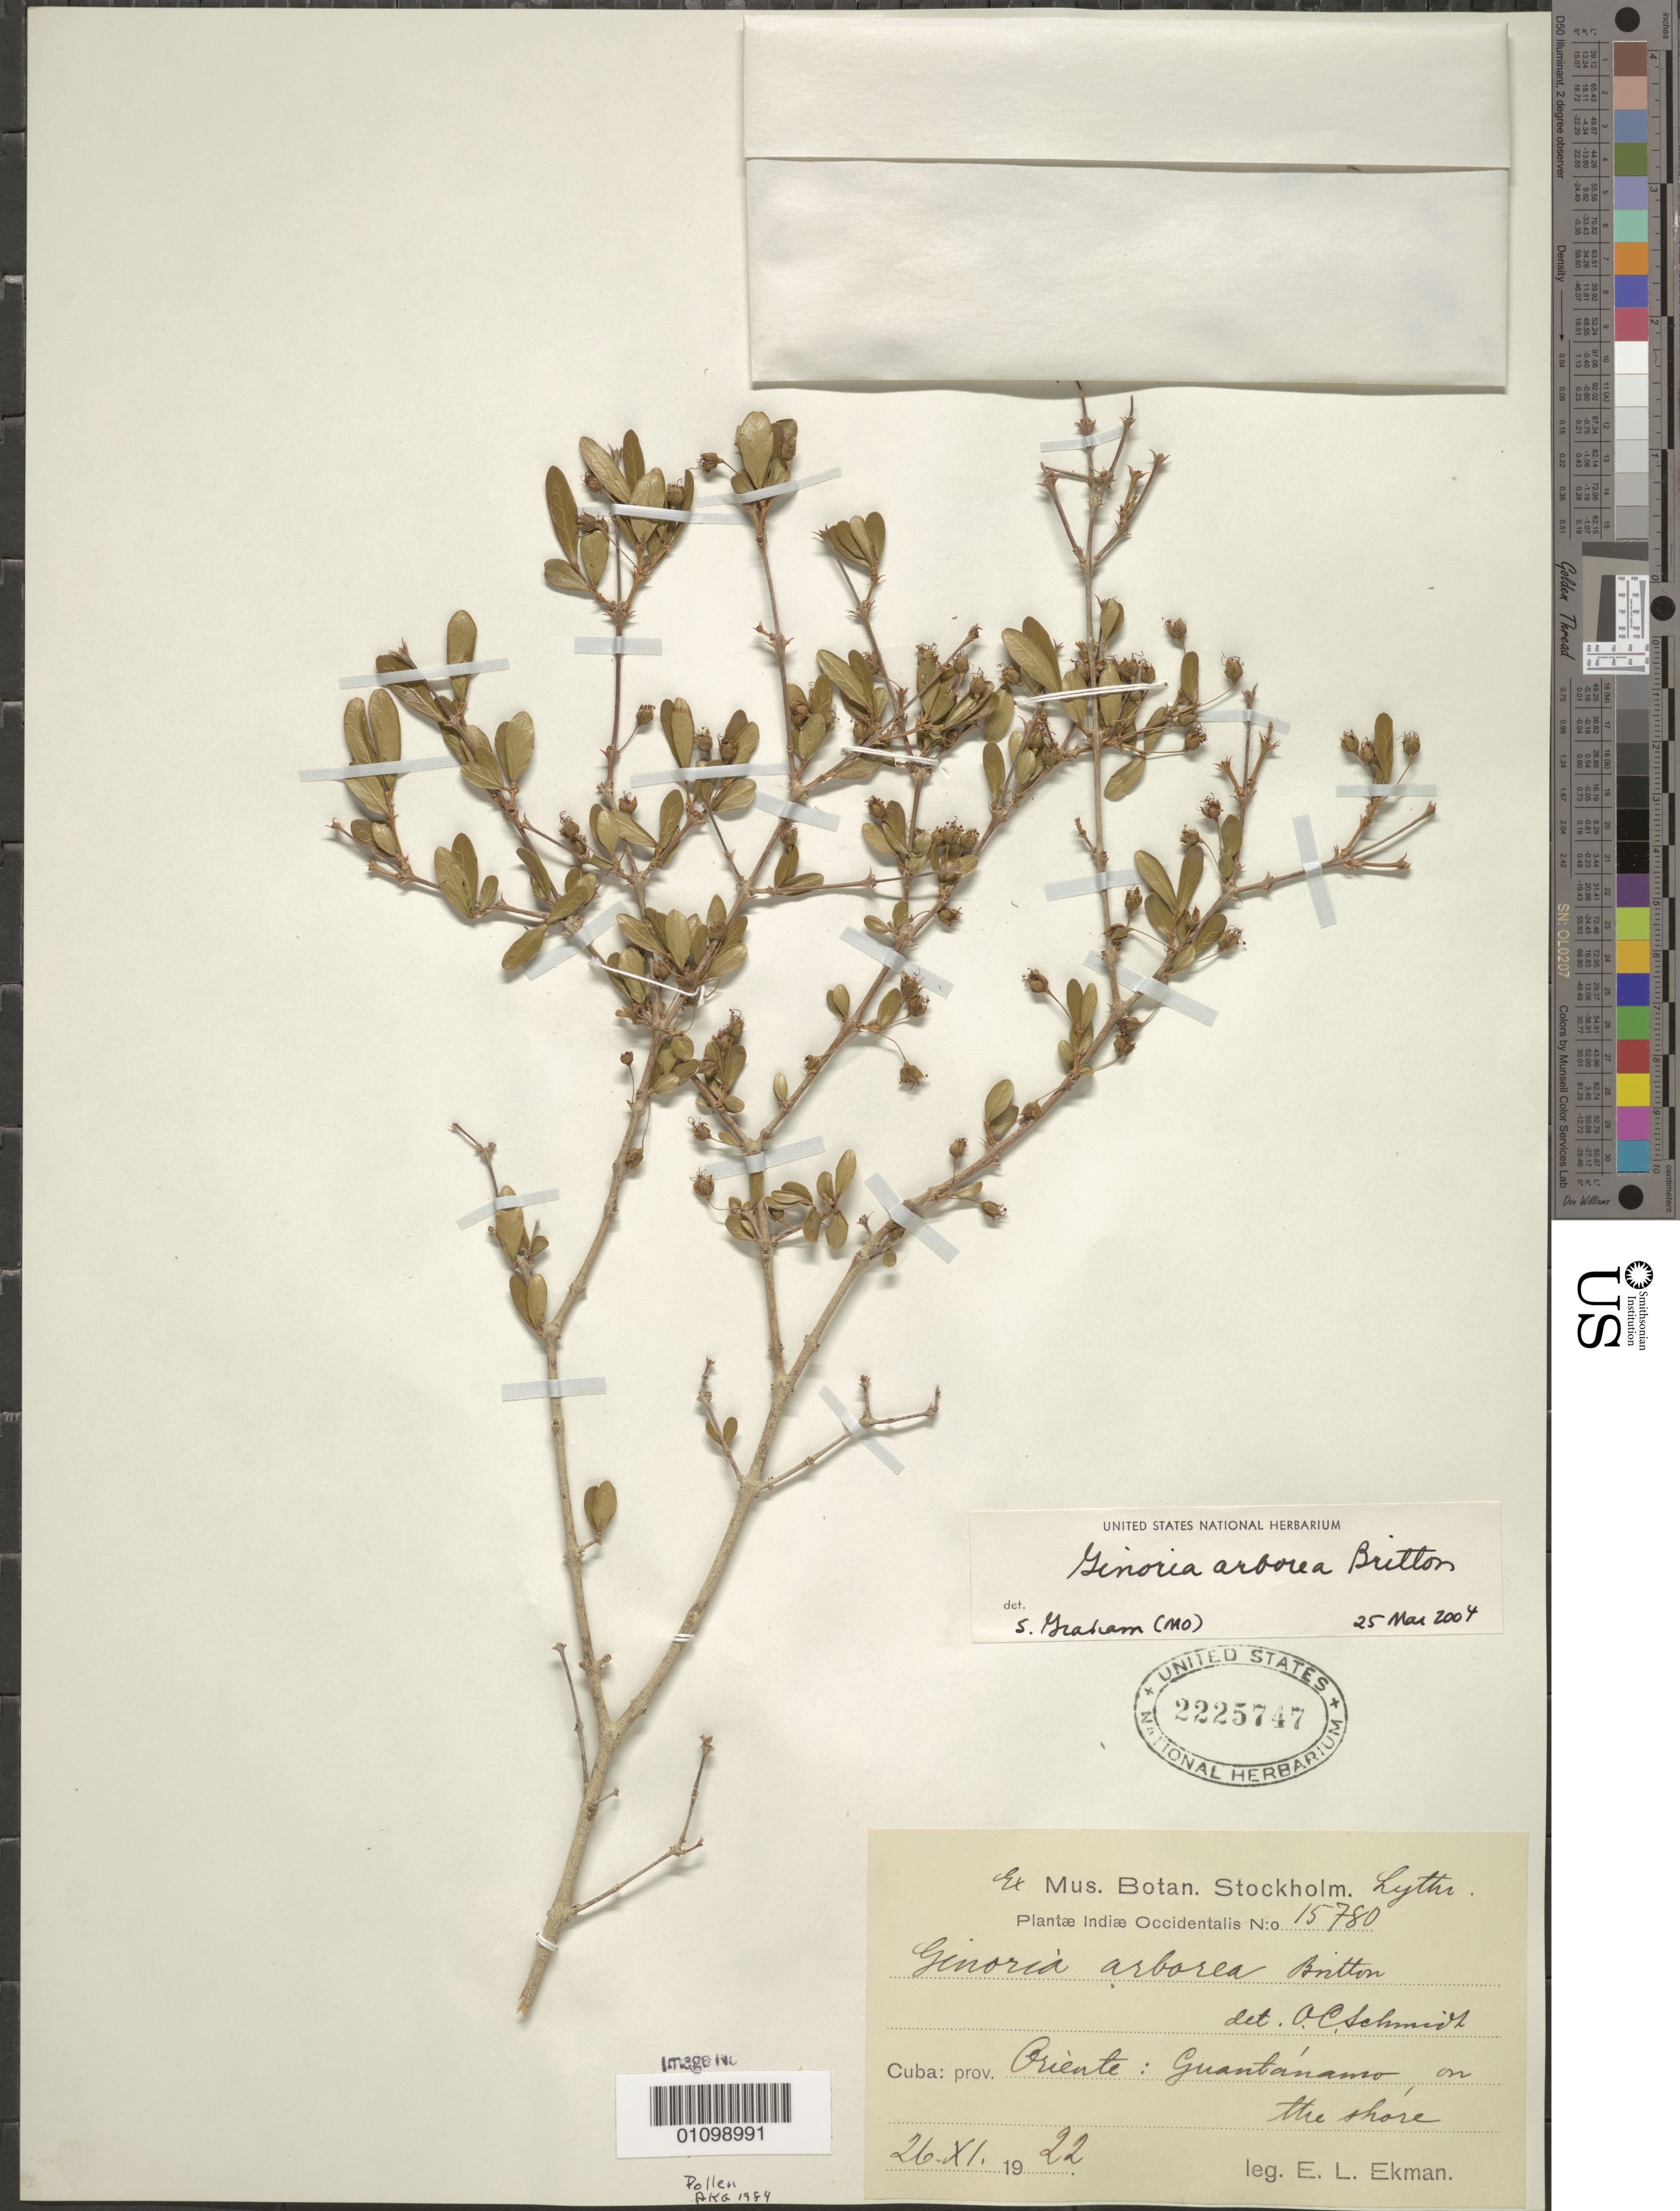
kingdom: Plantae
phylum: Tracheophyta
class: Magnoliopsida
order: Myrtales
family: Lythraceae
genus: Ginoria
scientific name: Ginoria arborea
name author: Britton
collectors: E. L. Ekman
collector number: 15780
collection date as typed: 16 Nov 1922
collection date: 1922-11-16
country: Cuba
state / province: Guantanamo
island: Cuba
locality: Guantánamo, on the shore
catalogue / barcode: US 2225747